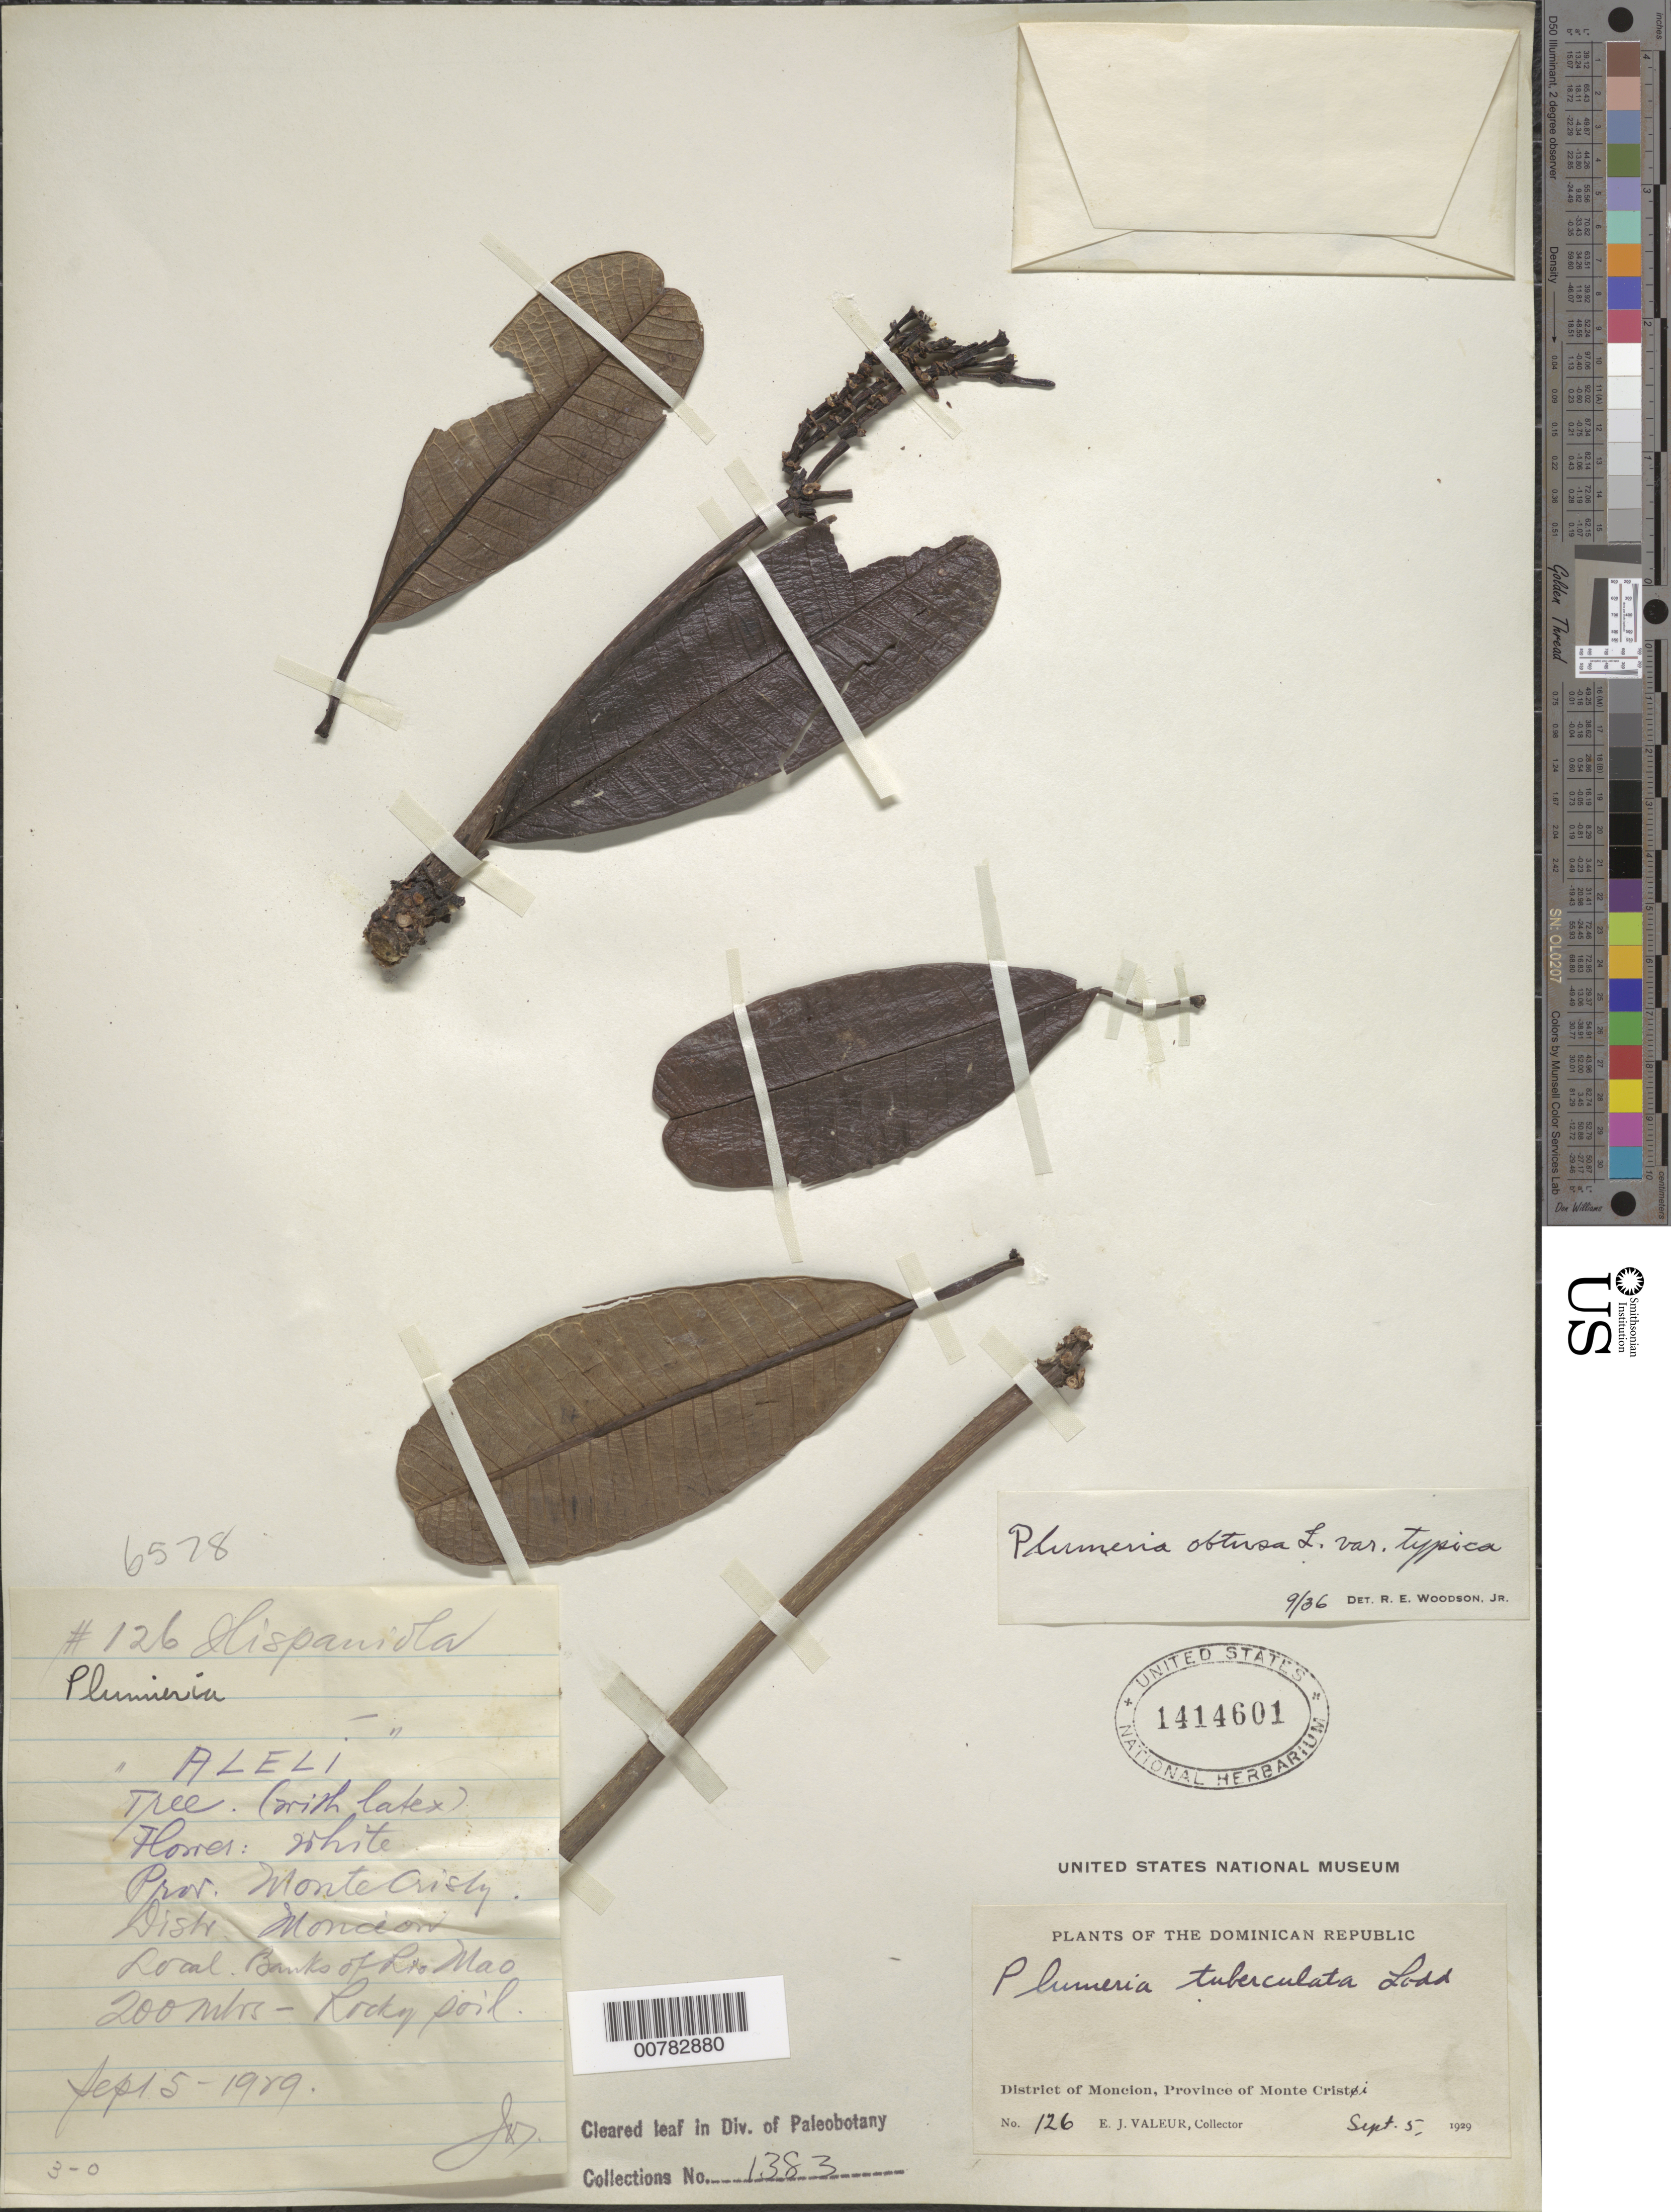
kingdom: Plantae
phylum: Tracheophyta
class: Magnoliopsida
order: Gentianales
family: Apocynaceae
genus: Plumeria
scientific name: Plumeria obtusa var. typica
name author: Woodson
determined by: Woodson, R. E., Jr.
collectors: E. Valeur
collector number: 126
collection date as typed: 05 Sep 1929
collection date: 1929-09-05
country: Dominican Republic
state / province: Monte Cristi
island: Hispaniola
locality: Moncion, banks of Rio Mao.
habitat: Rocky soil.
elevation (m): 200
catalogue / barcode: US 1414601